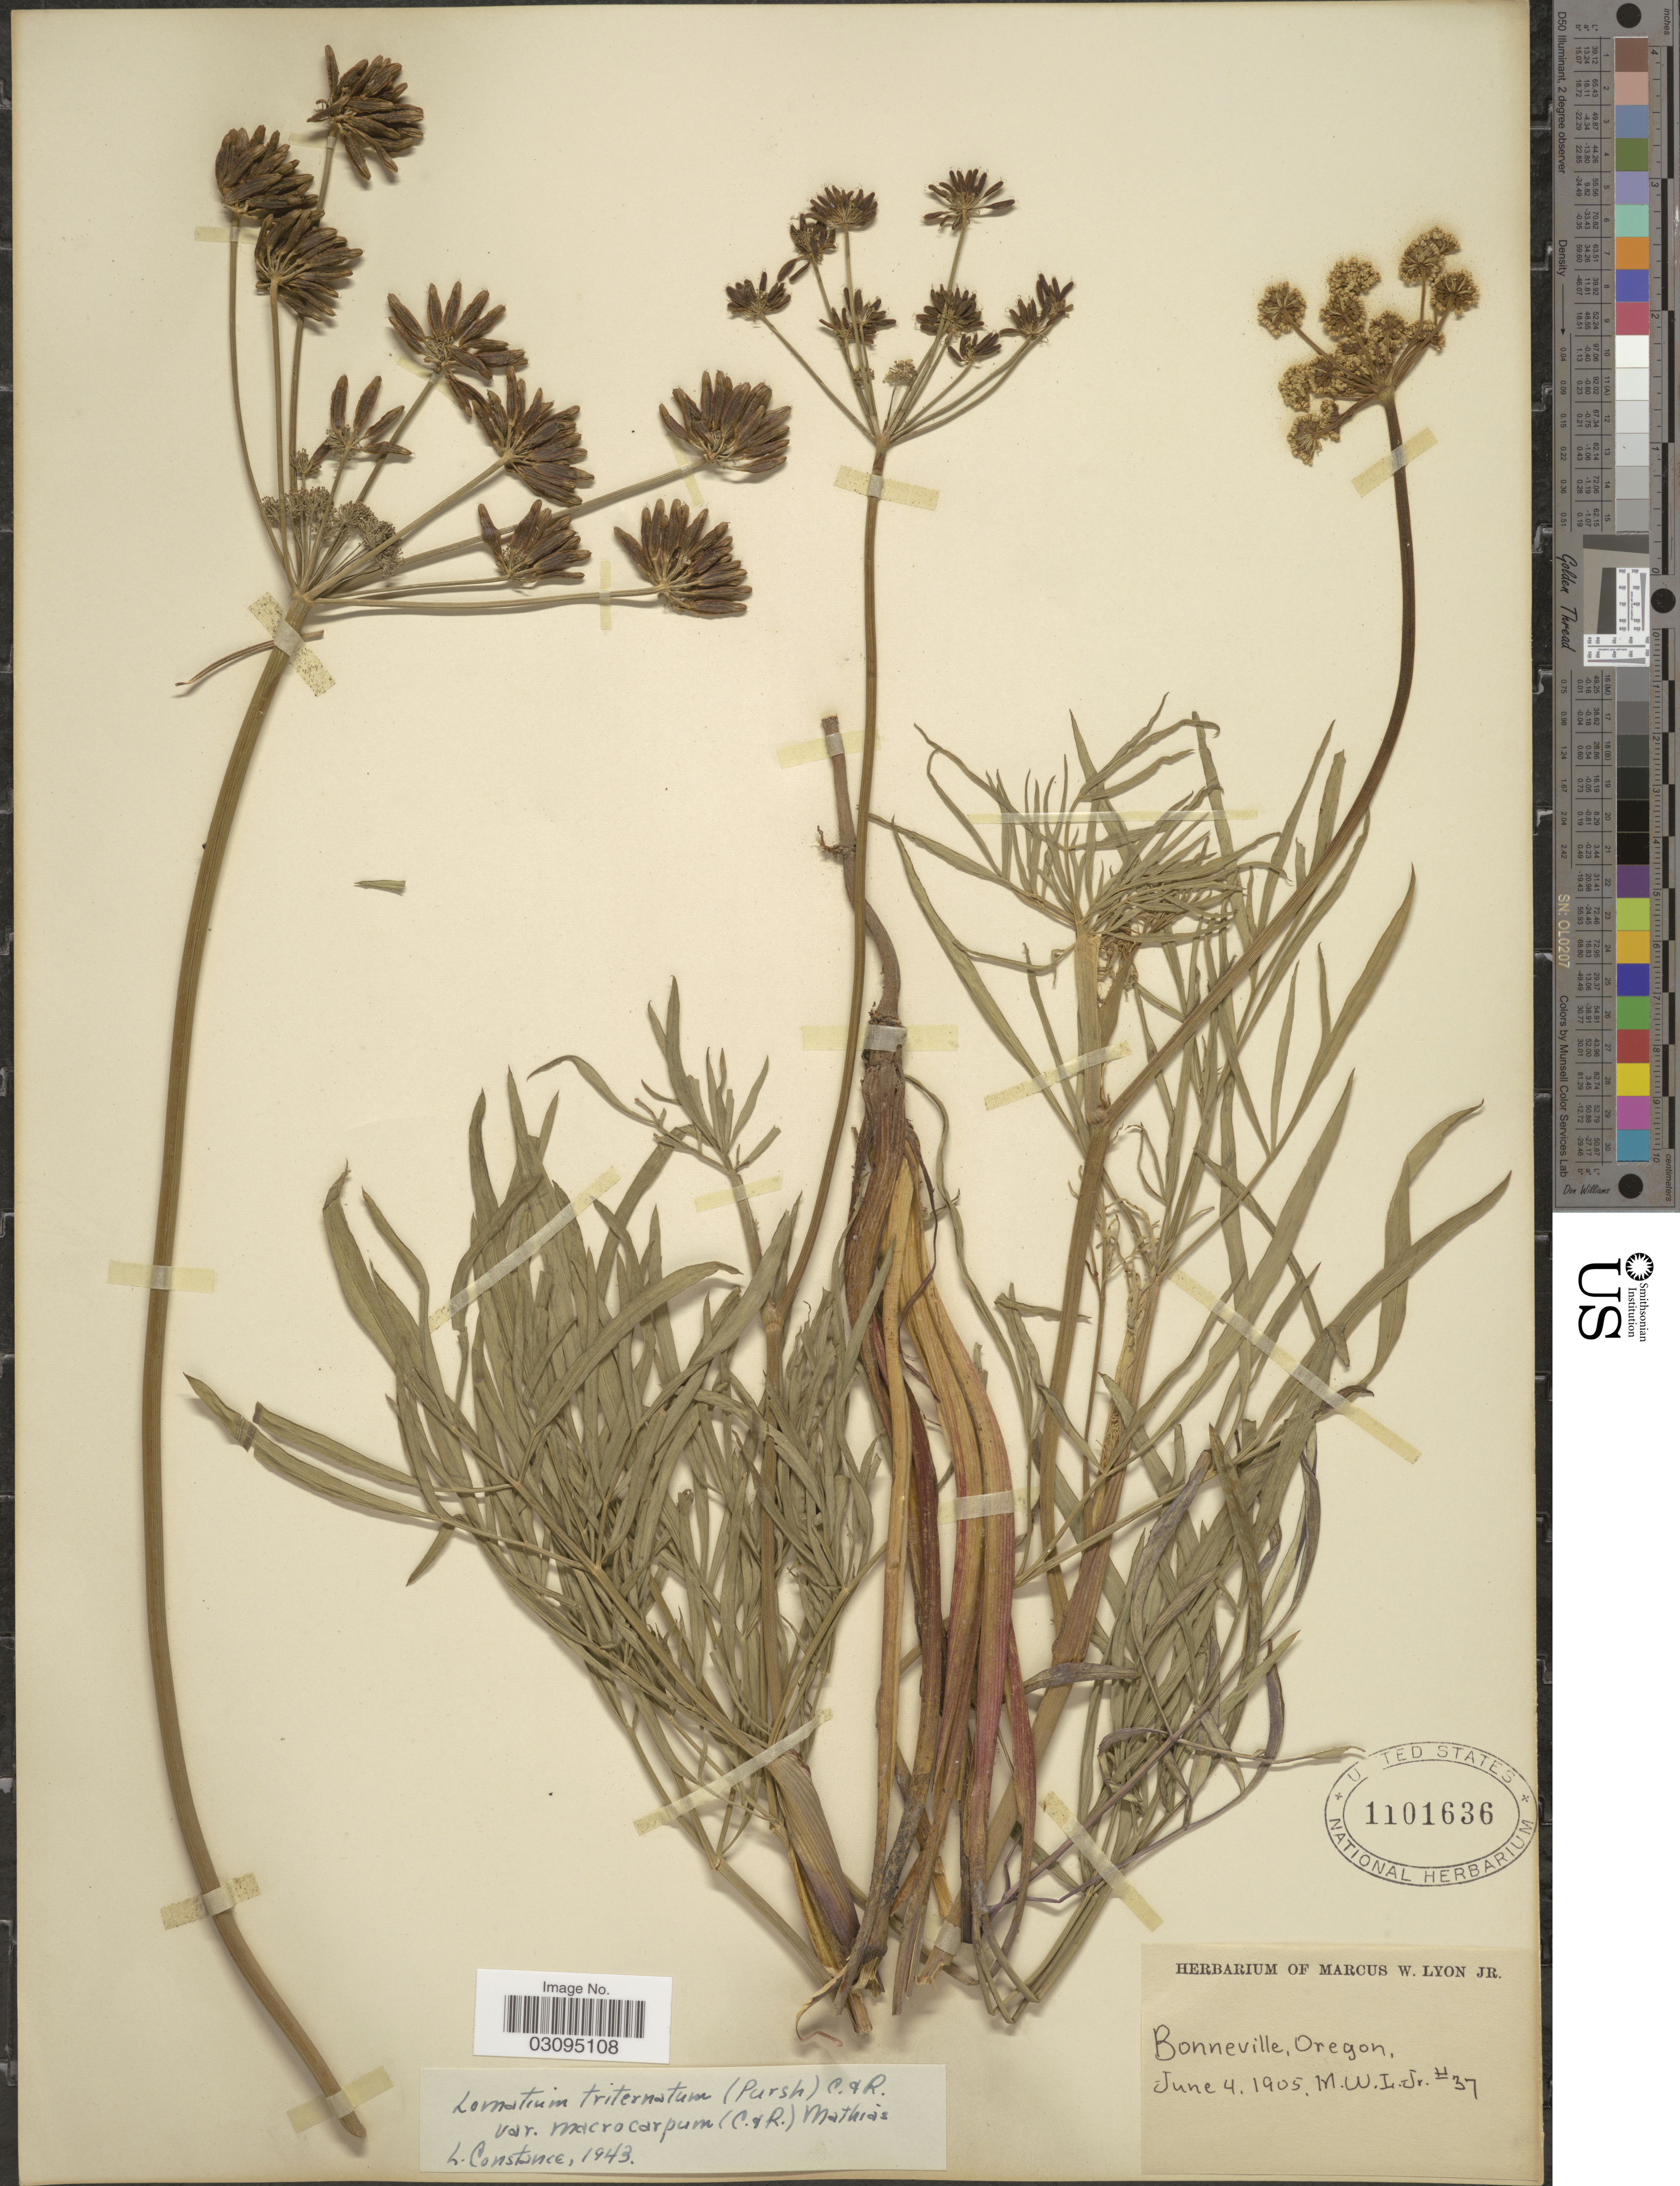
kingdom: Plantae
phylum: Tracheophyta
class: Magnoliopsida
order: Apiales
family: Apiaceae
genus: Lomatium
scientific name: Lomatium triternatum var. macrocarpum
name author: (J.M. Coult. & Rose) Mathias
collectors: M. W. Lyon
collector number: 37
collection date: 1905-06-04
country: United States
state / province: Oregon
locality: Bonneville.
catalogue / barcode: US 1101636